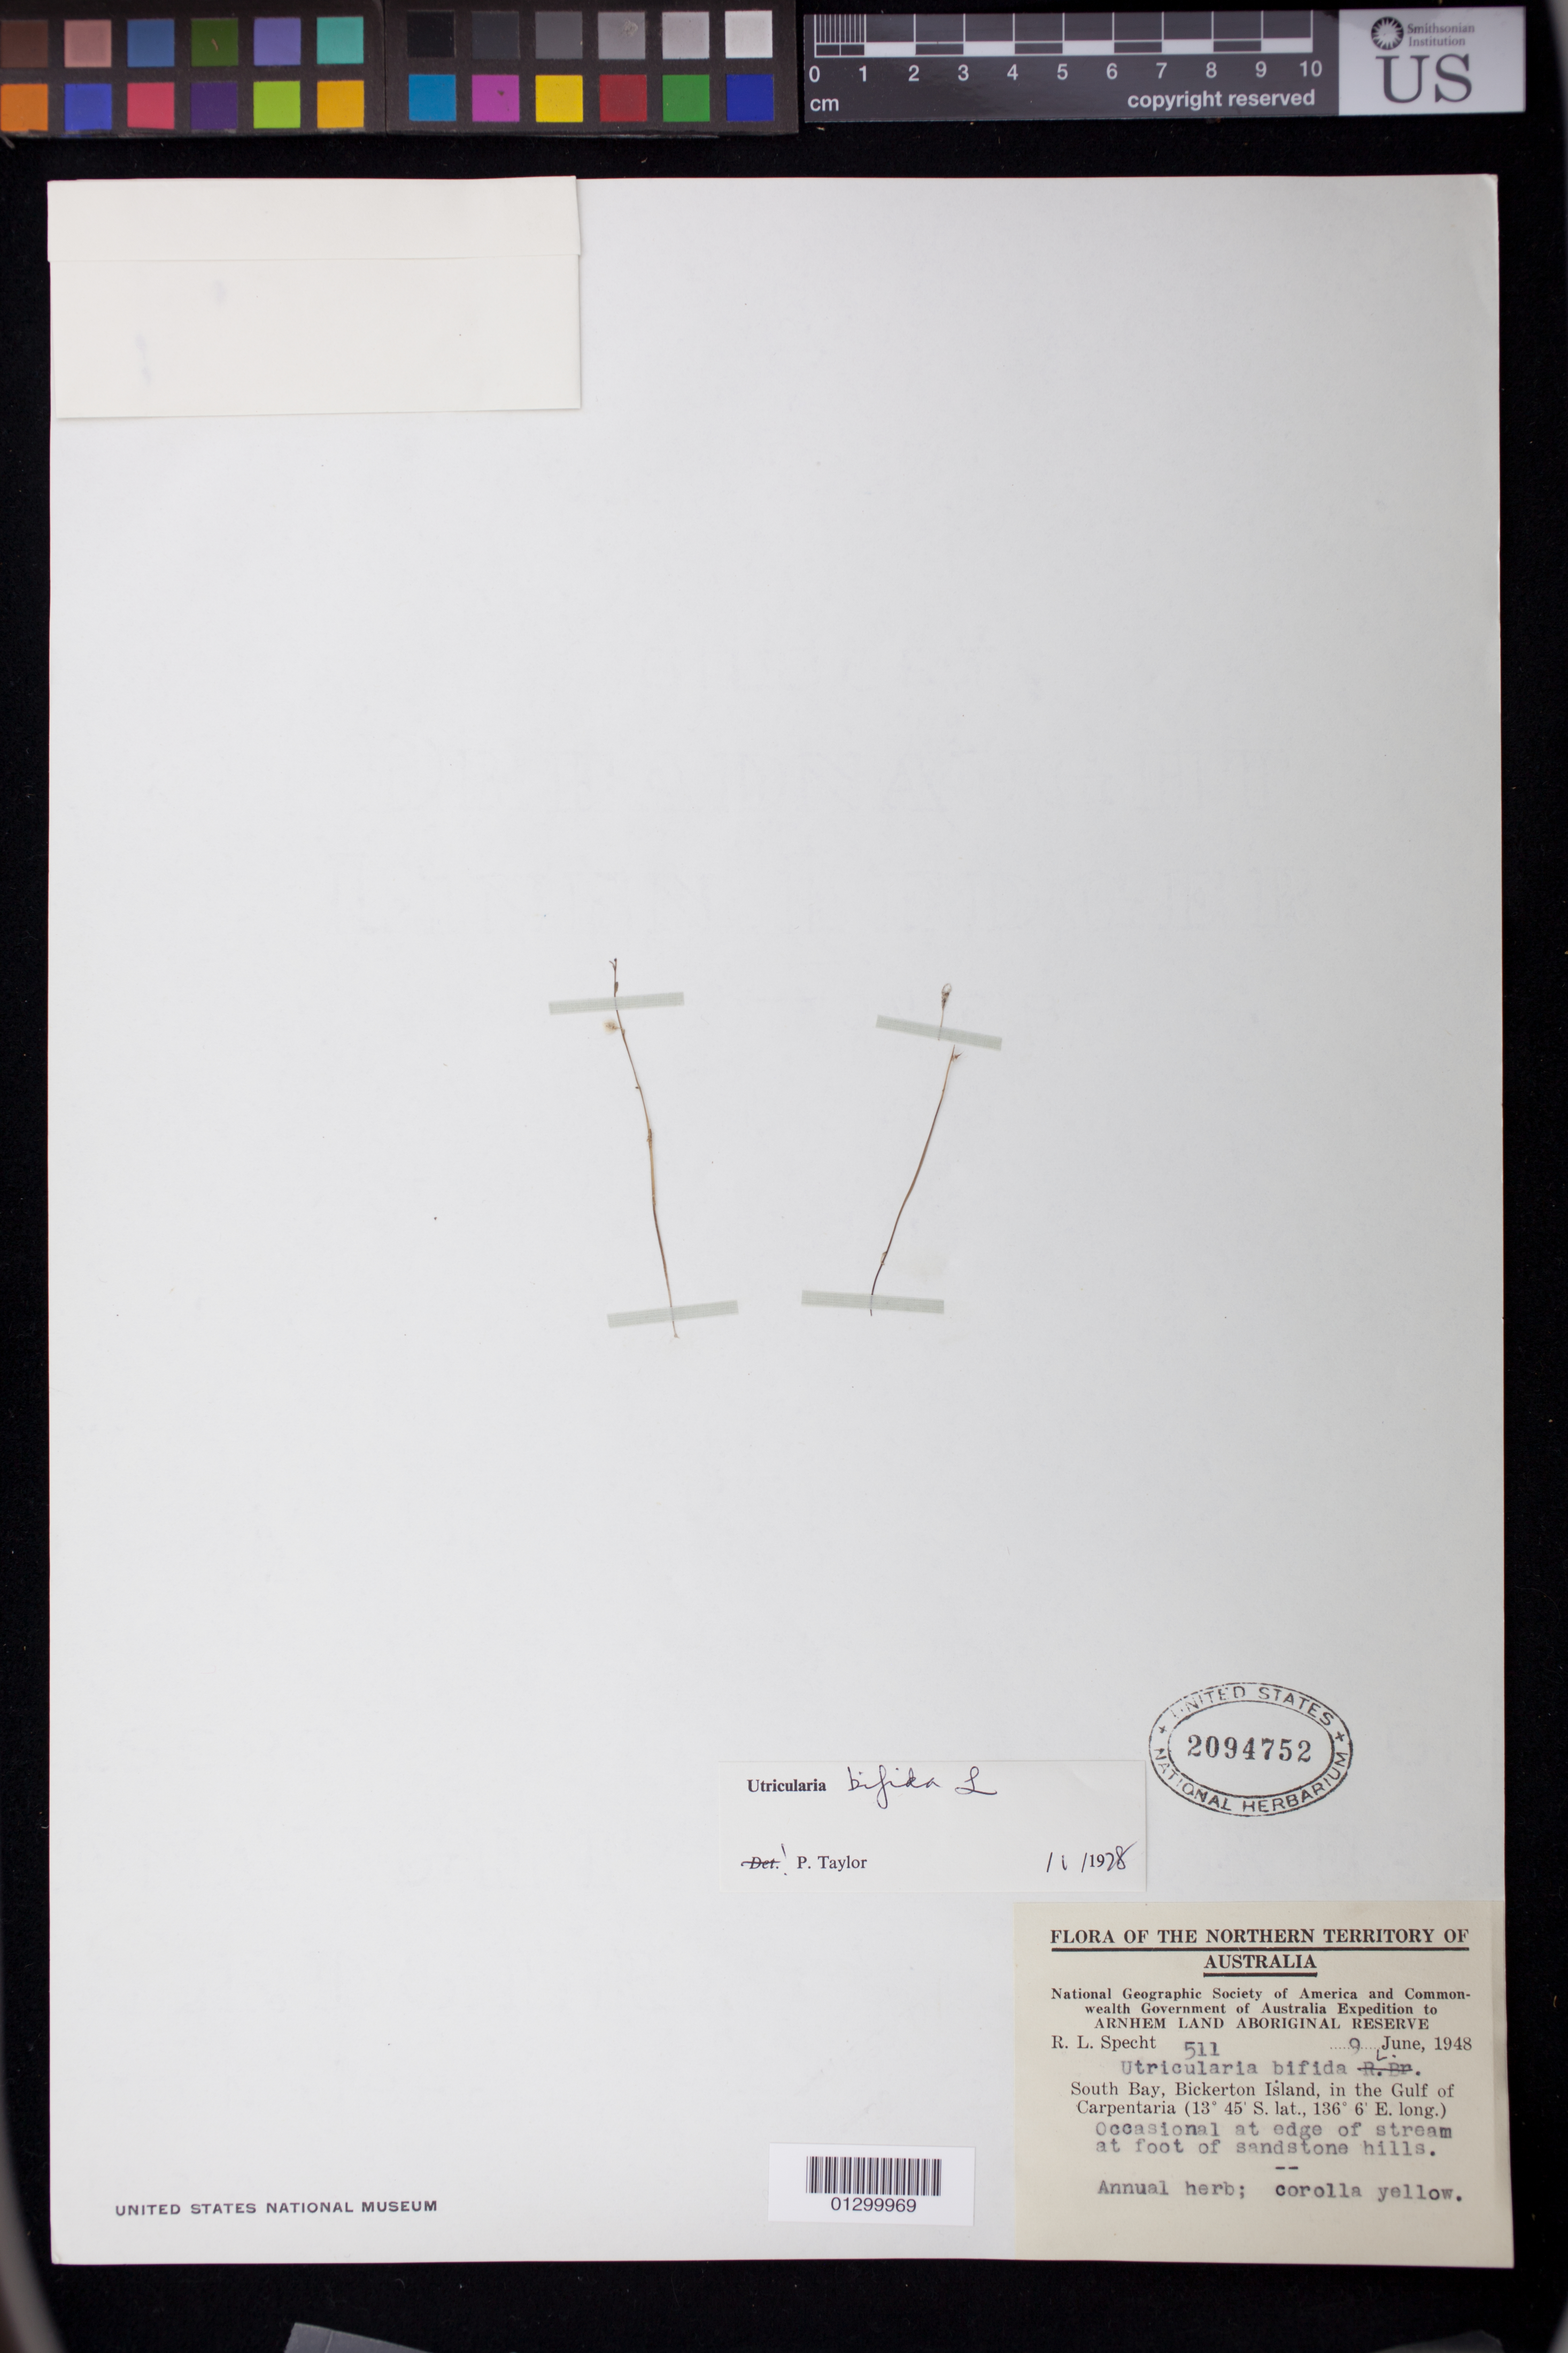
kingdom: Plantae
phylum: Tracheophyta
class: Magnoliopsida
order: Lamiales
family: Lentibulariaceae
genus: Utricularia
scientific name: Utricularia bifida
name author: L.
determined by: Taylor, P.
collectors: R. L. Specht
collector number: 511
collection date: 1948-06-09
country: Australia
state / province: Northern Territory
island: Bickerton Island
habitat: Occasional at edge of stream at foot of sandstone hills.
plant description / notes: Annual herb; corolla yellow.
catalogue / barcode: US 2094752